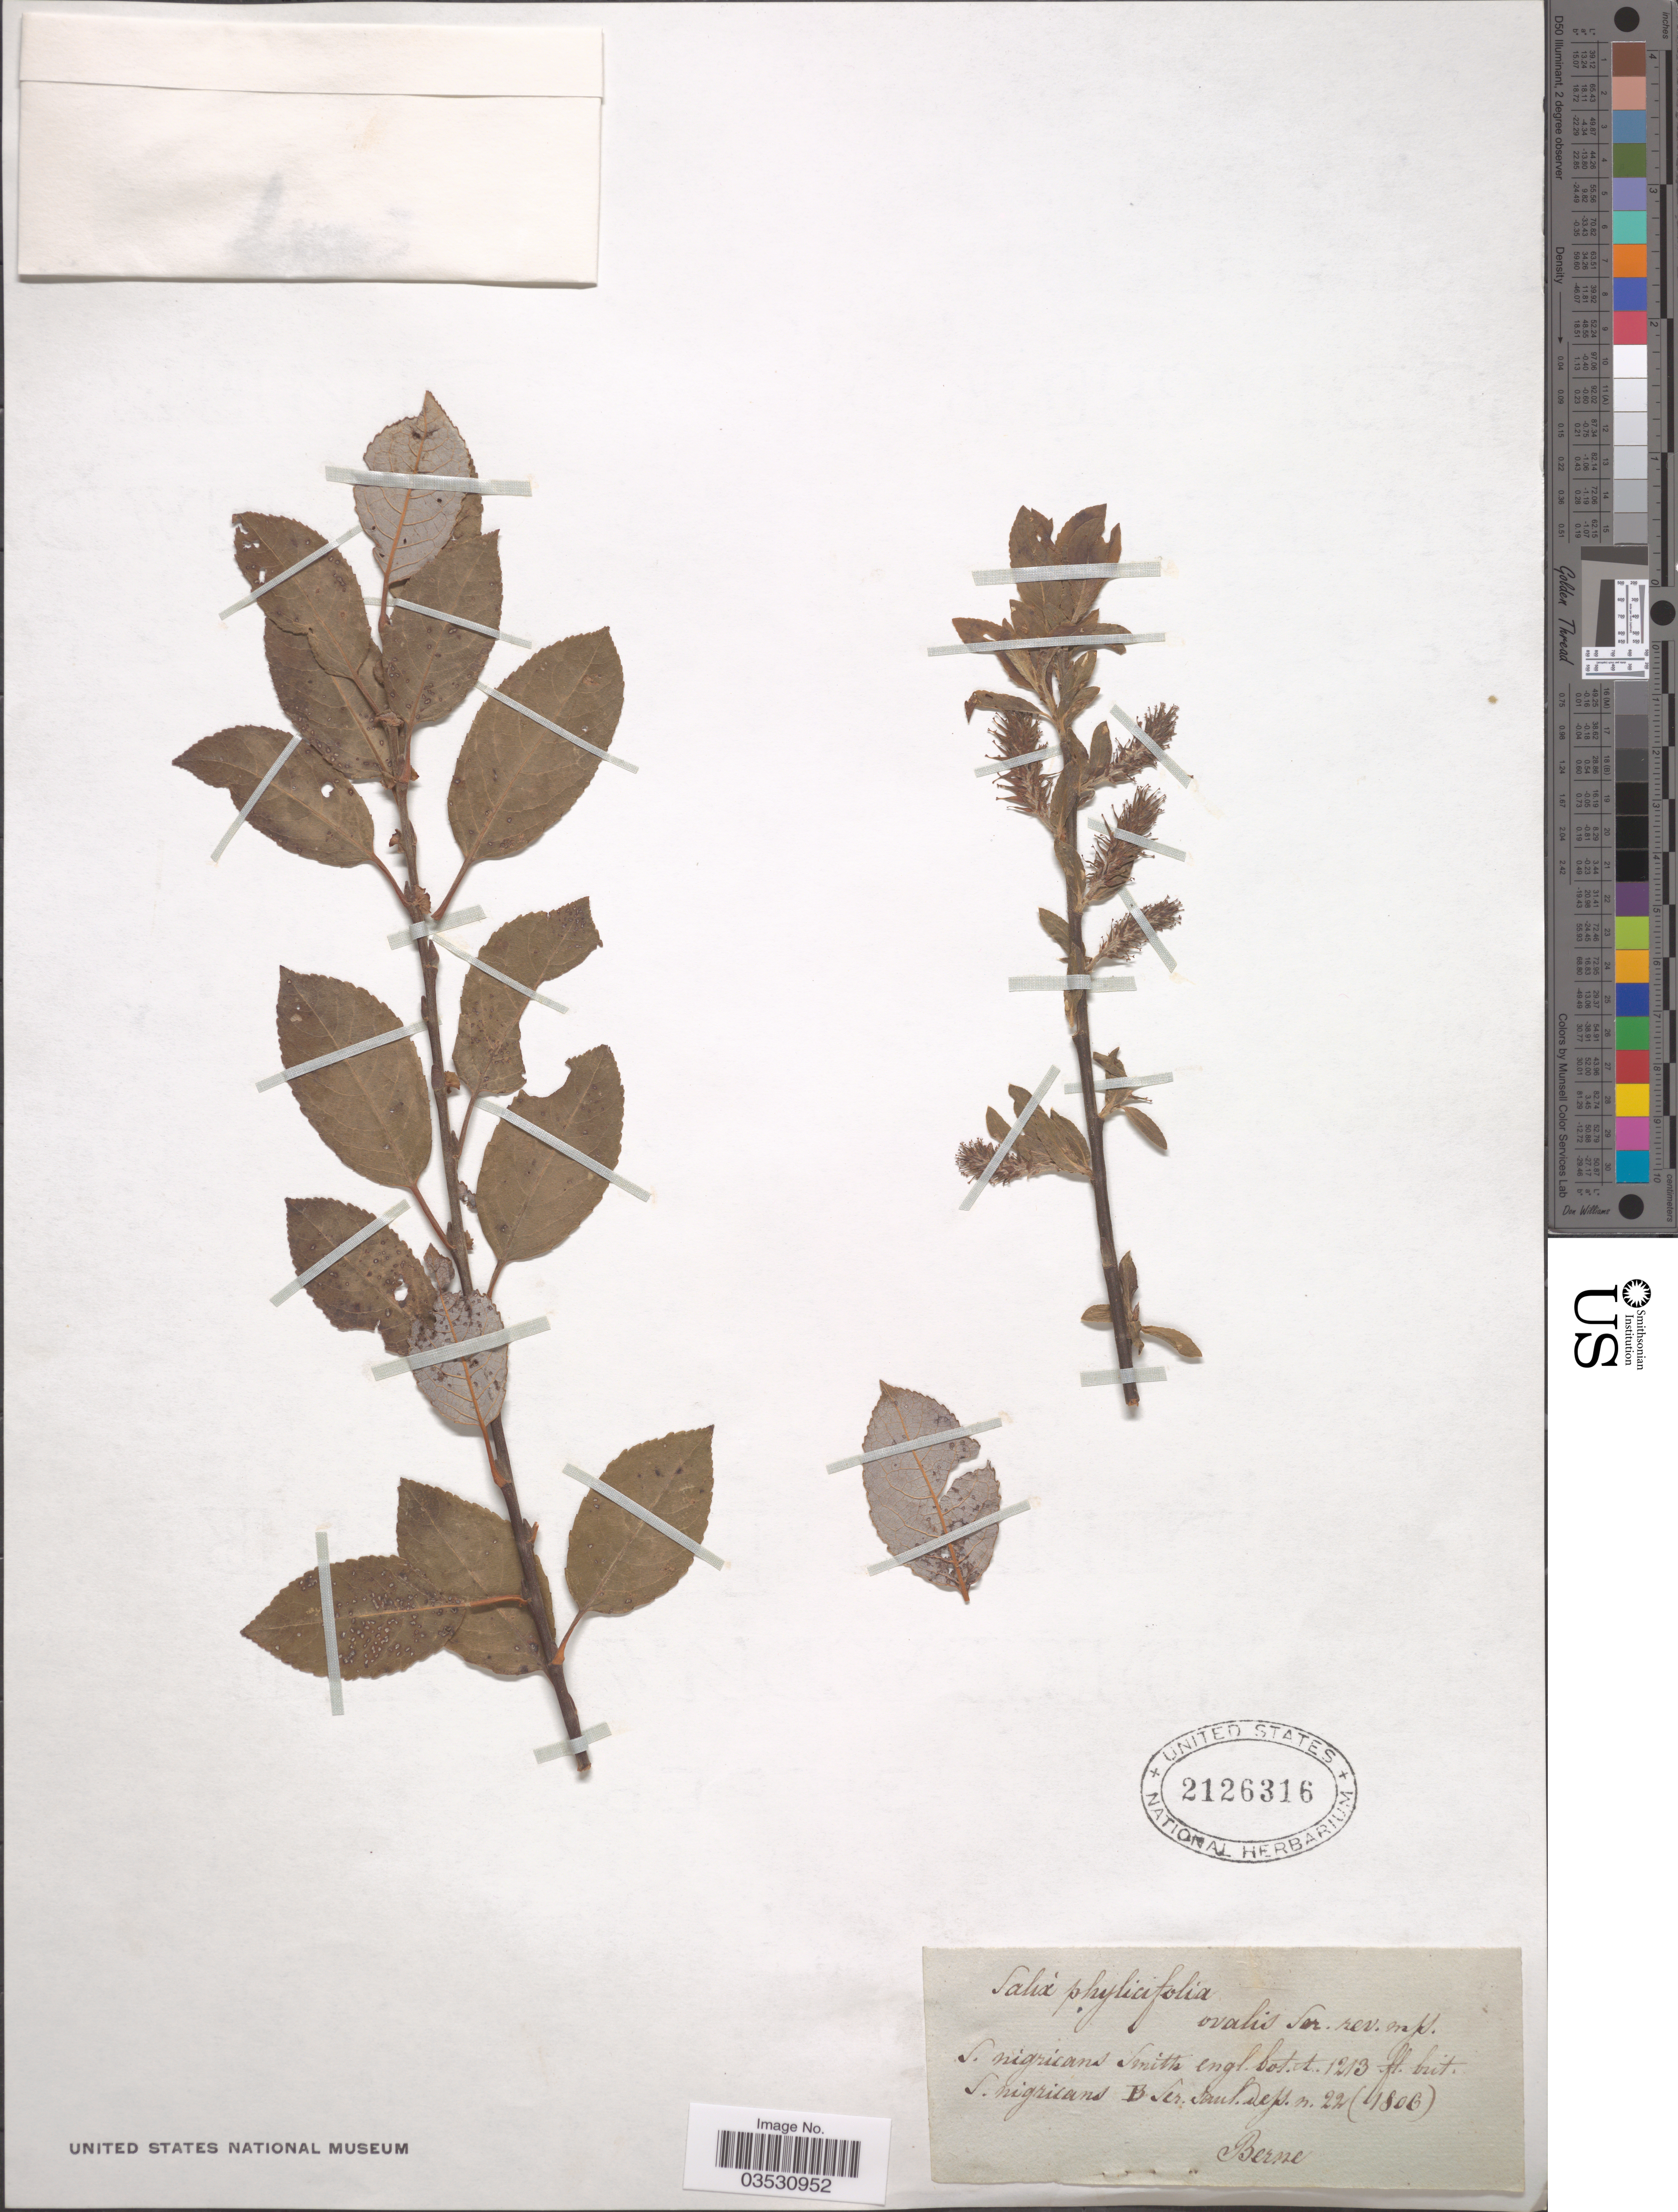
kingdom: Plantae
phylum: Tracheophyta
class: Magnoliopsida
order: Malpighiales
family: Salicaceae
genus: Salix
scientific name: Salix phylicifolia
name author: L.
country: Switzerland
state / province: Bern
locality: Berne.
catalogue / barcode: US 2126316